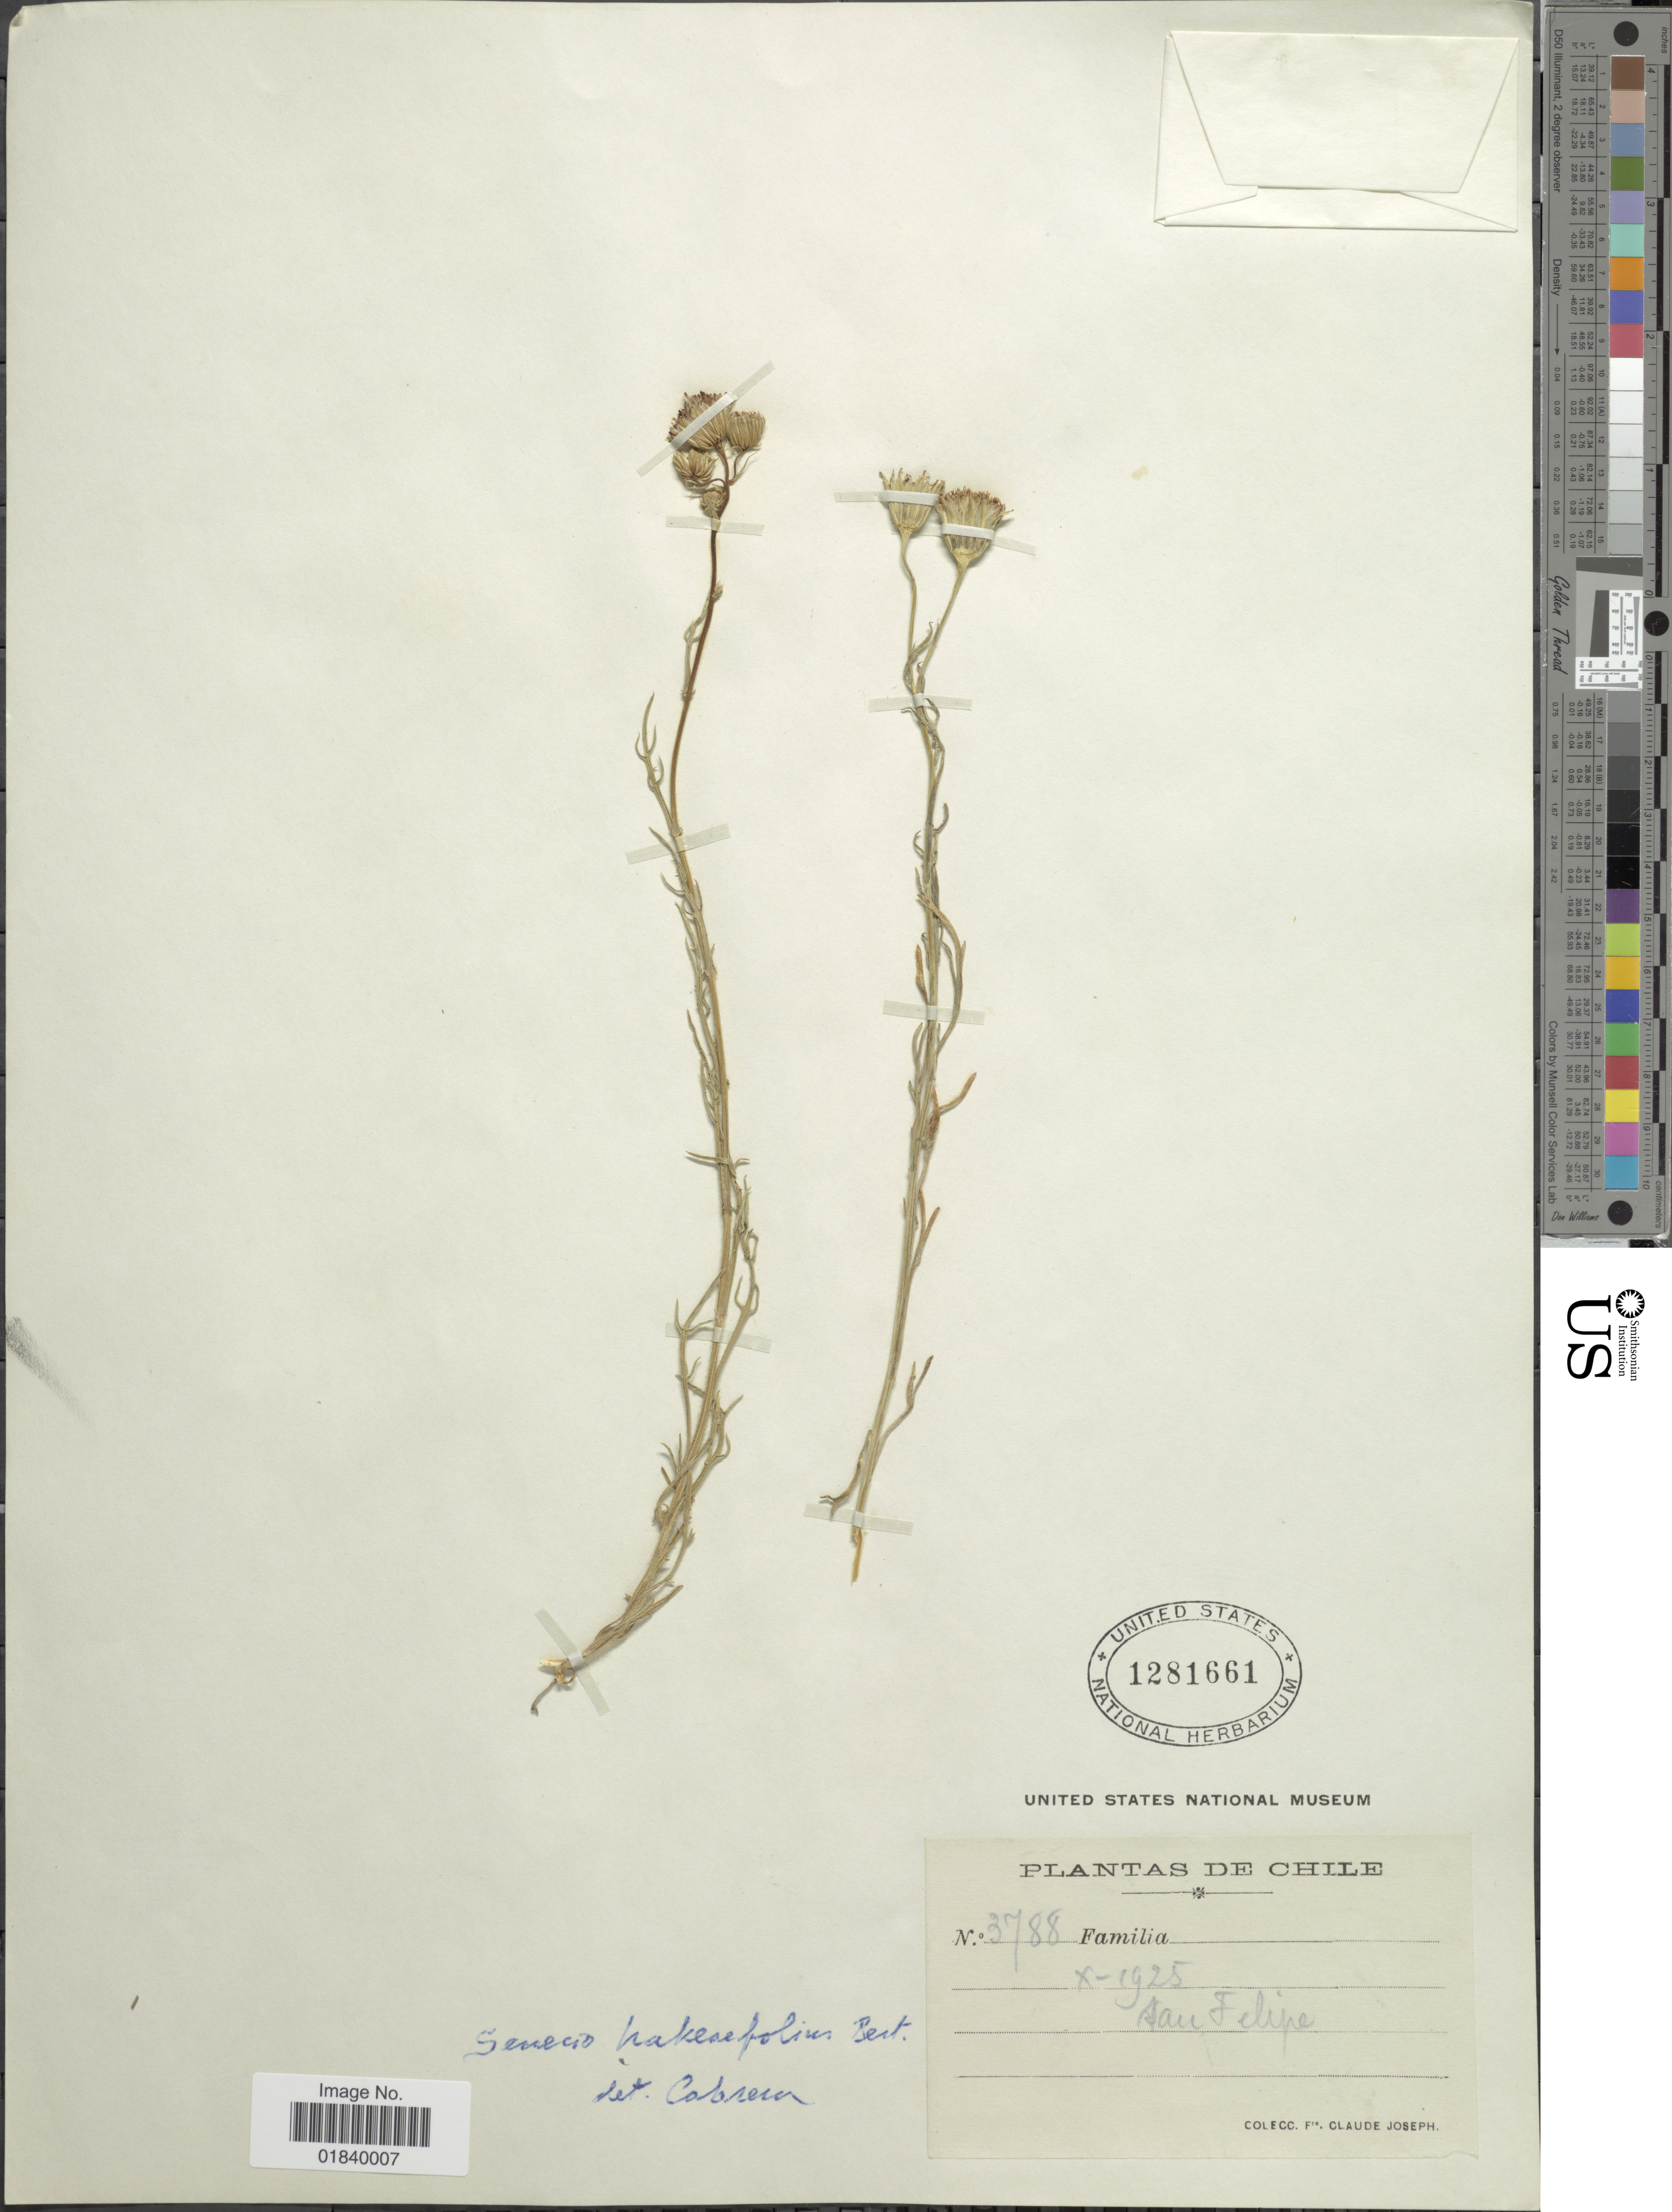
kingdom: Plantae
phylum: Tracheophyta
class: Magnoliopsida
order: Asterales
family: Asteraceae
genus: Senecio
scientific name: Senecio hakeifolius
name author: Bertero ex DC.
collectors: Bro. Claude-Joseph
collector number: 3788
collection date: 1925-10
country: Chile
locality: San Felipe.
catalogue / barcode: US 1281661